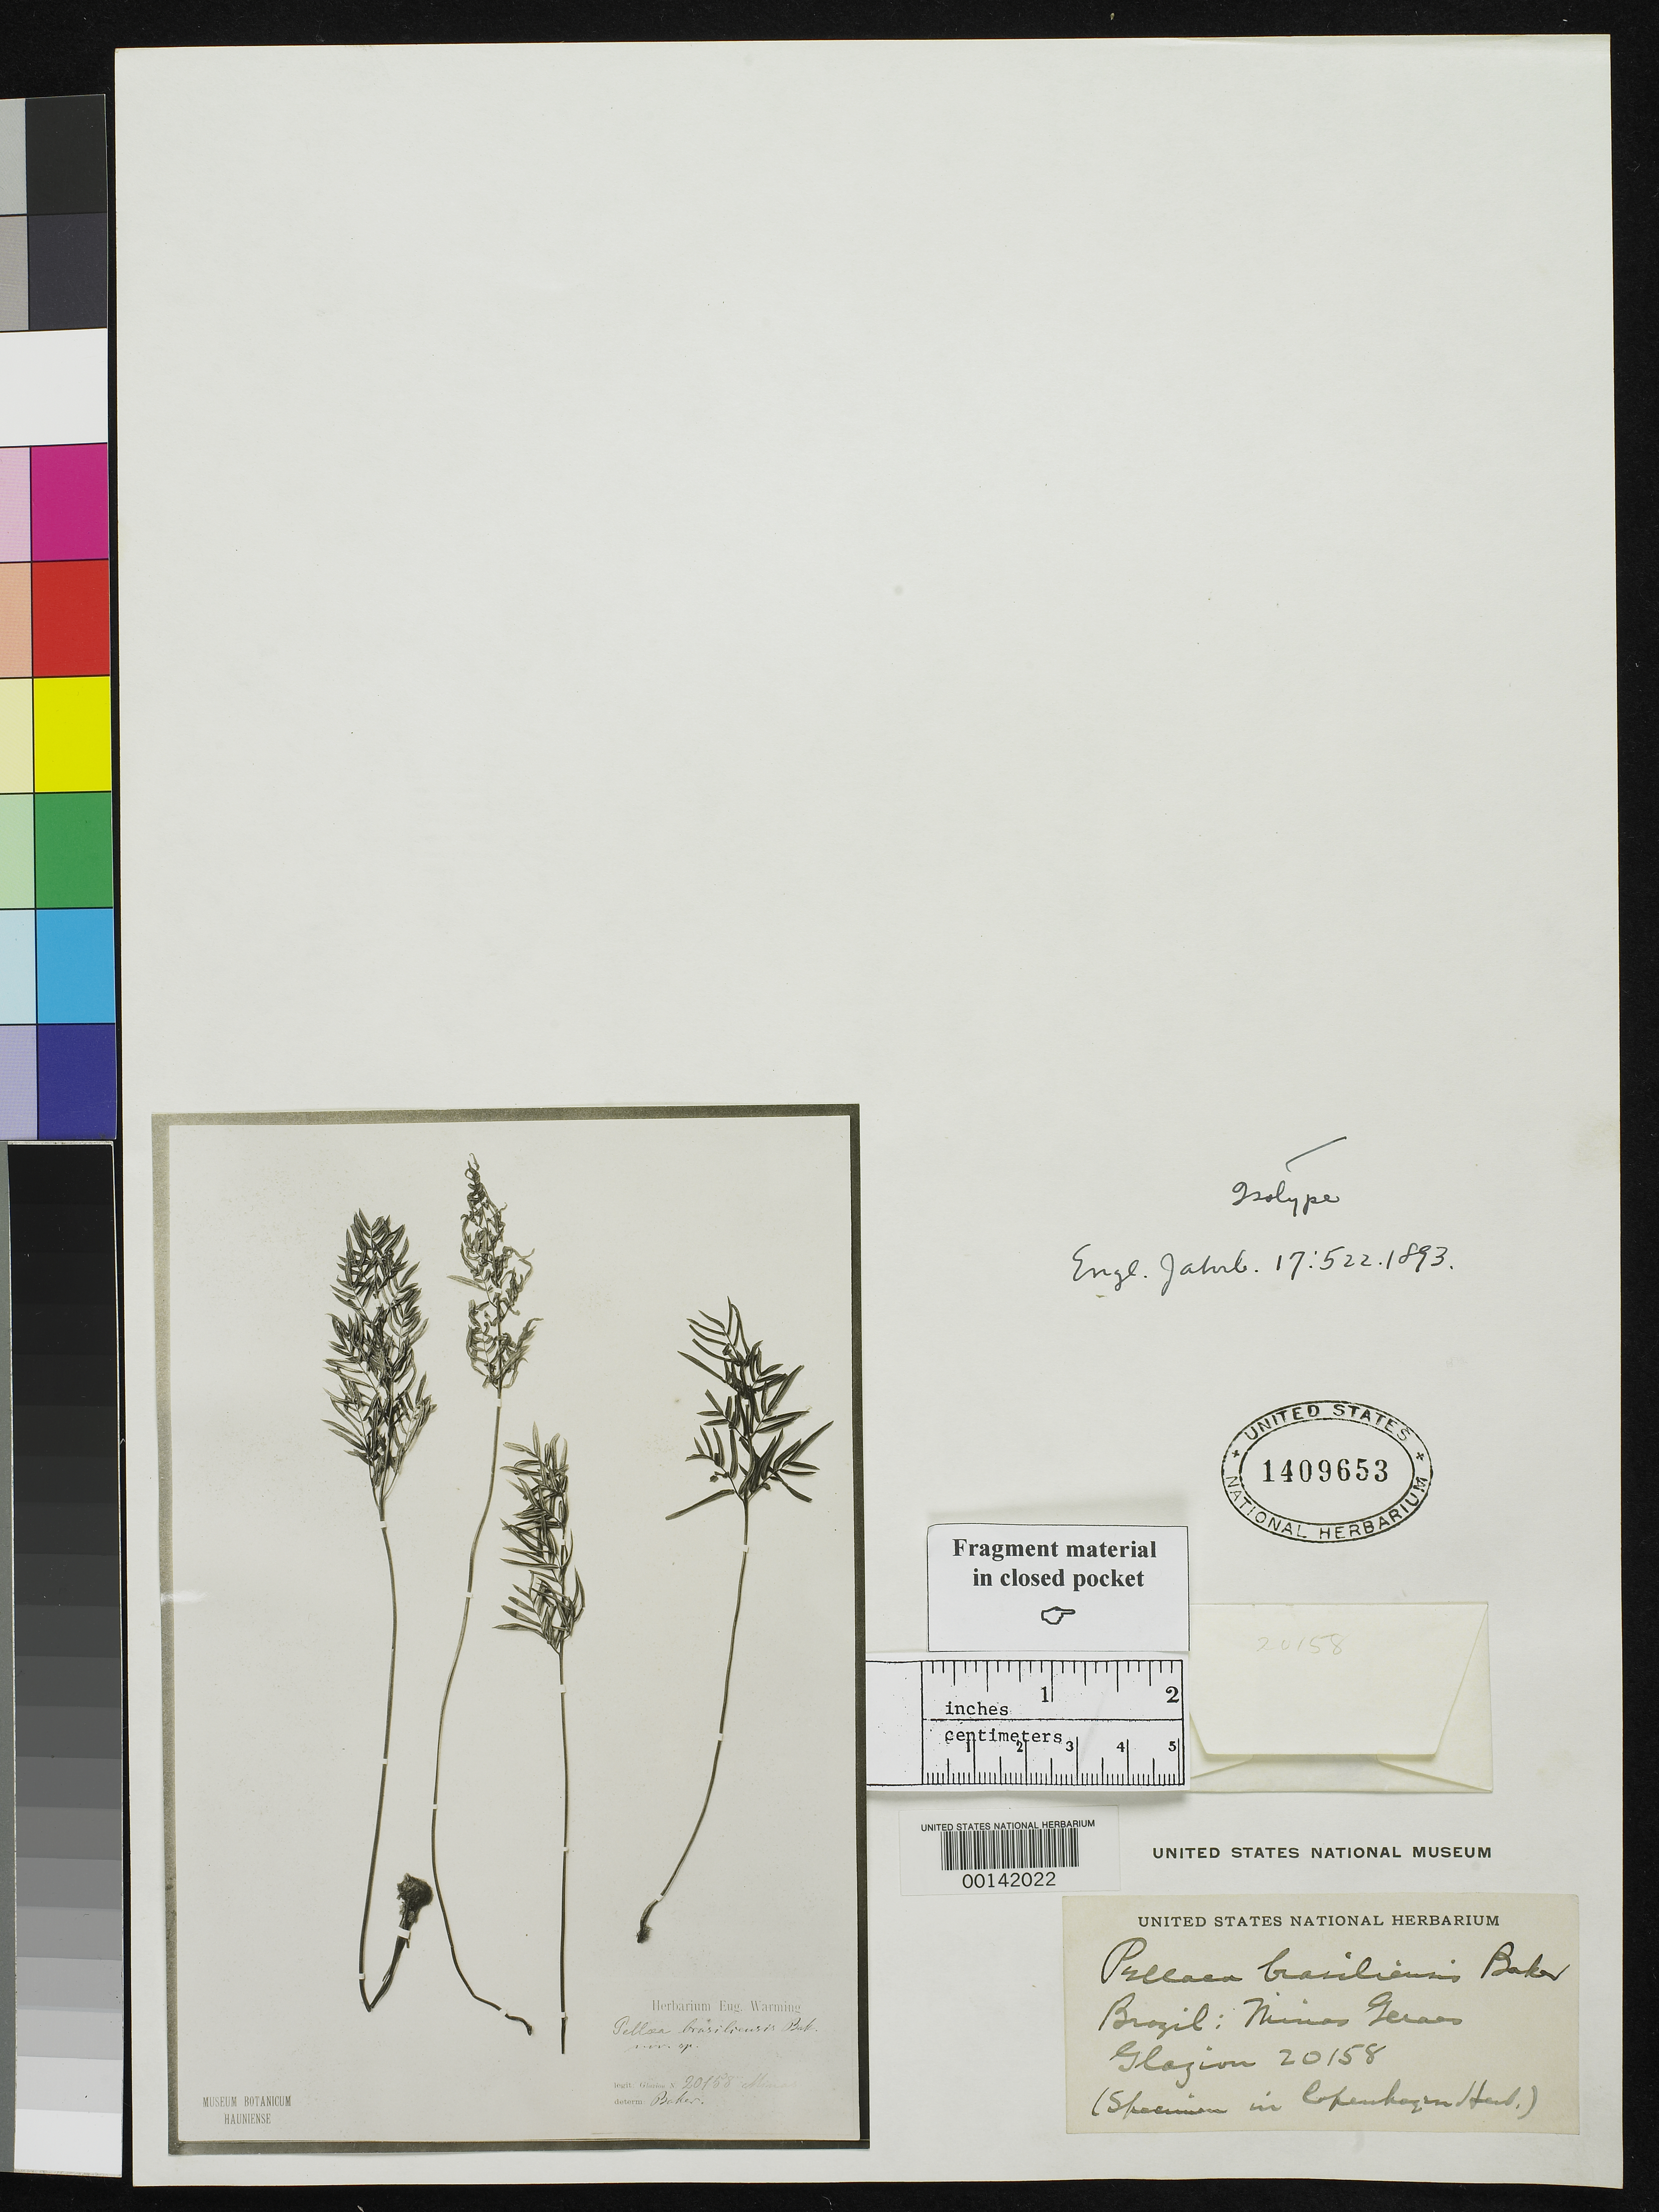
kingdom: Plantae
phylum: Tracheophyta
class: Polypodiopsida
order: Polypodiales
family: Pteridaceae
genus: Pellaea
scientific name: Pellaea brasiliensis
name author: Baker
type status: Type Collection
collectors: A. F. M. Glaziou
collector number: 20158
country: Brazil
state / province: Minas Gerais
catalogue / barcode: US 1409653